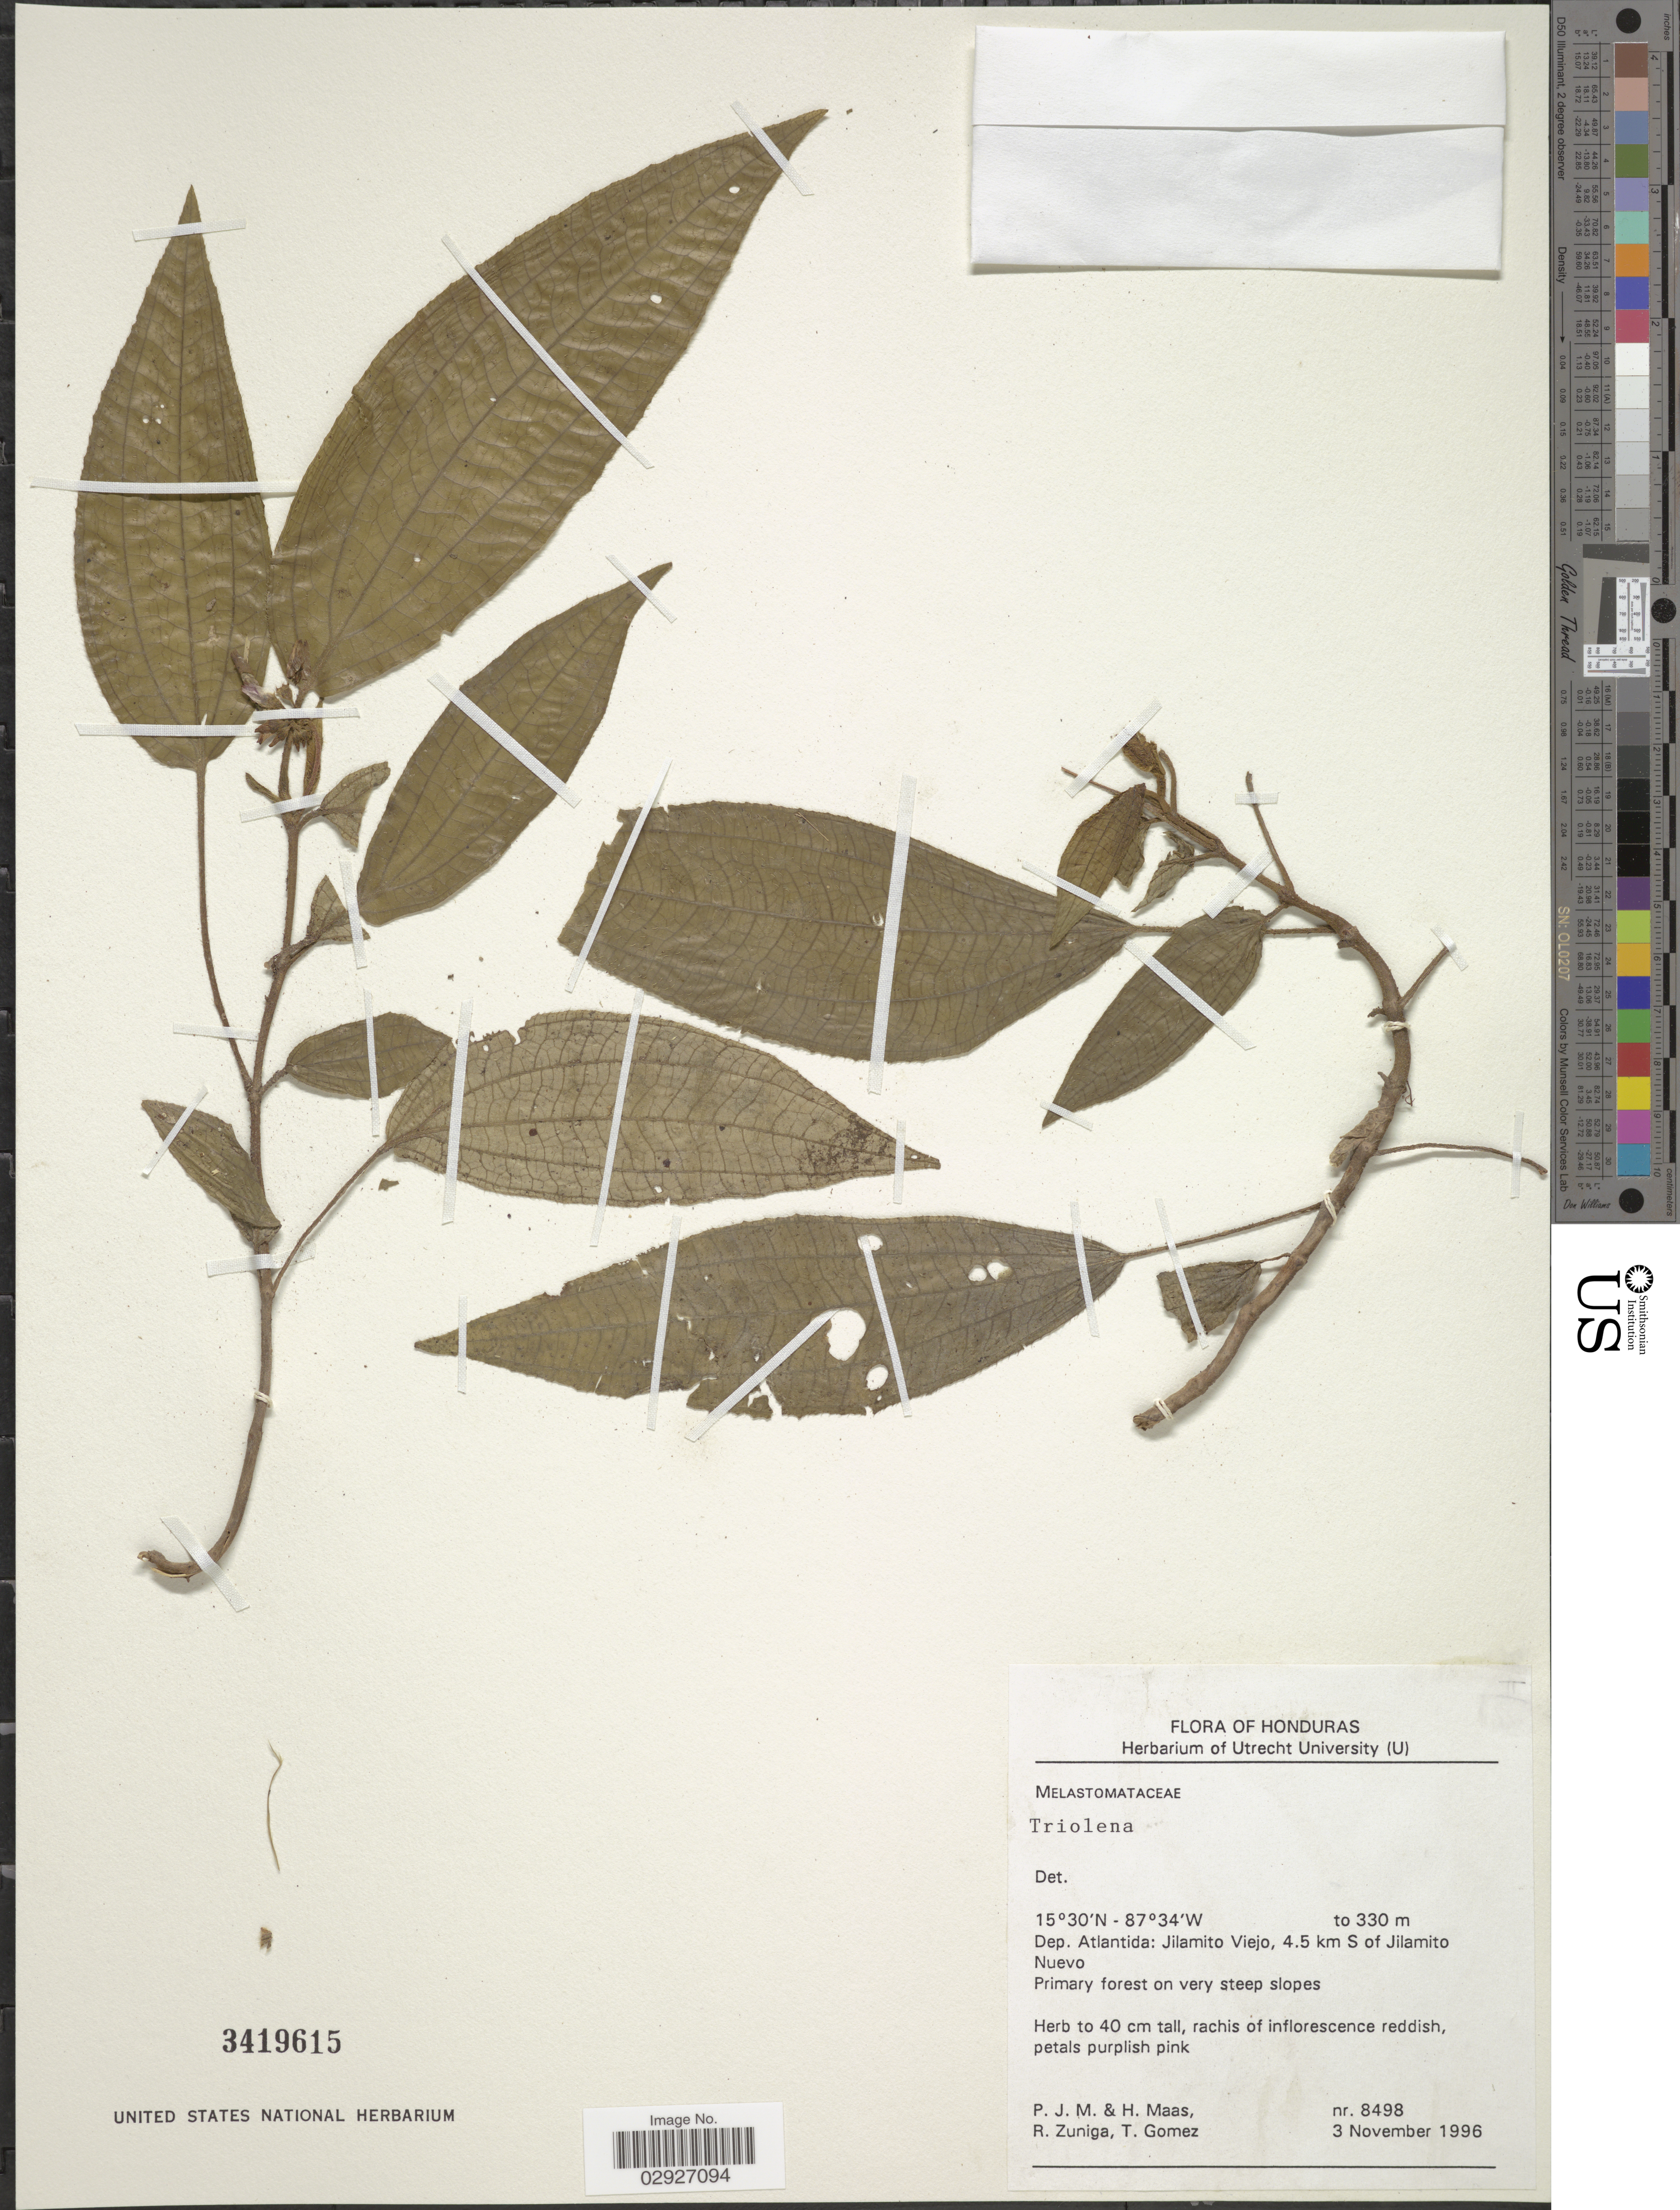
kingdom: Plantae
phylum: Tracheophyta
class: Magnoliopsida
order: Myrtales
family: Melastomataceae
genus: Triolena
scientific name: Triolena sp.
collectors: P. Maas, H. Maas, R. Zuniga & T. Gomez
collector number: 8498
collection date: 1996-11-03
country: Honduras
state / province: Atlántida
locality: Dep. Atlantida, Jilamito Viejo, 4.5 km S of Jilamito Nuevo.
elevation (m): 330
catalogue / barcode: US 3419615